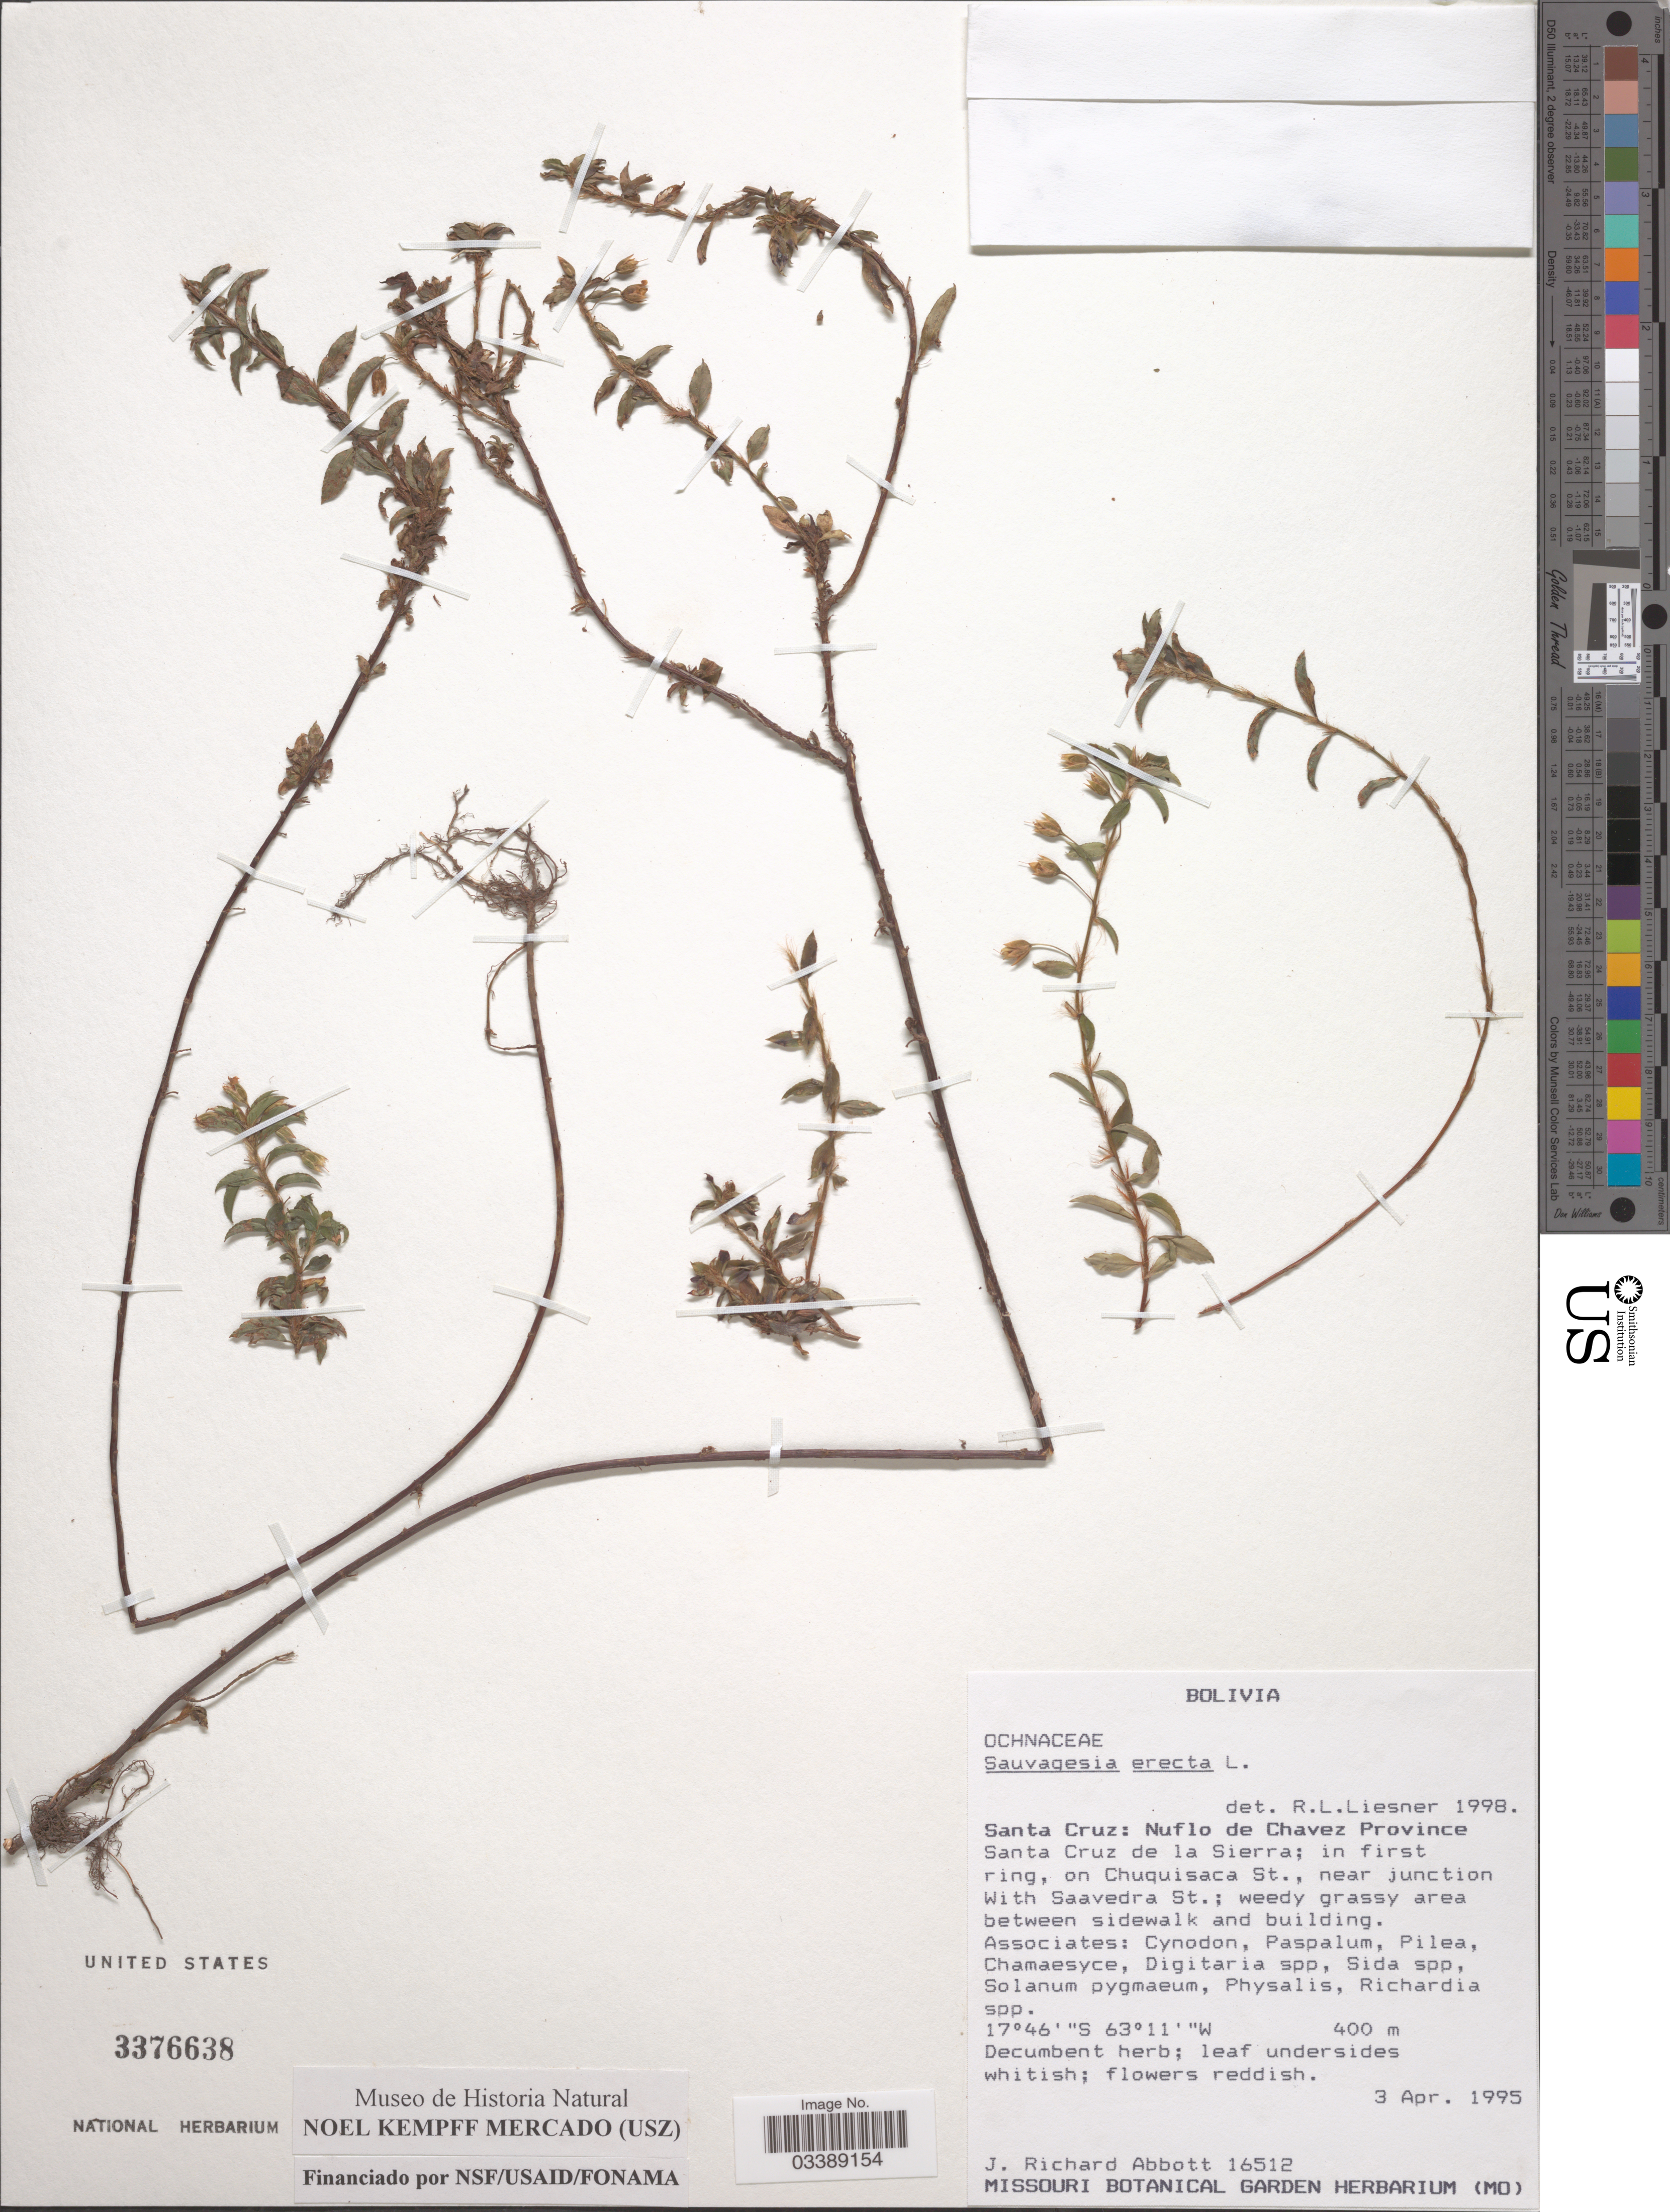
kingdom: Plantae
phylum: Tracheophyta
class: Magnoliopsida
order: Malpighiales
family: Ochnaceae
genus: Sauvagesia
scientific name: Sauvagesia erecta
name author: L.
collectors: J. R. Abbott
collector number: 16512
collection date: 1995-04-03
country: Bolivia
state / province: Santa Cruz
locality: Nuflo de Chavez Province. Santa Cruz de la Sierra; in first ring, on Chuquisaca St., near junction With Saavedra St.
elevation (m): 400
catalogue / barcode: US 3376638